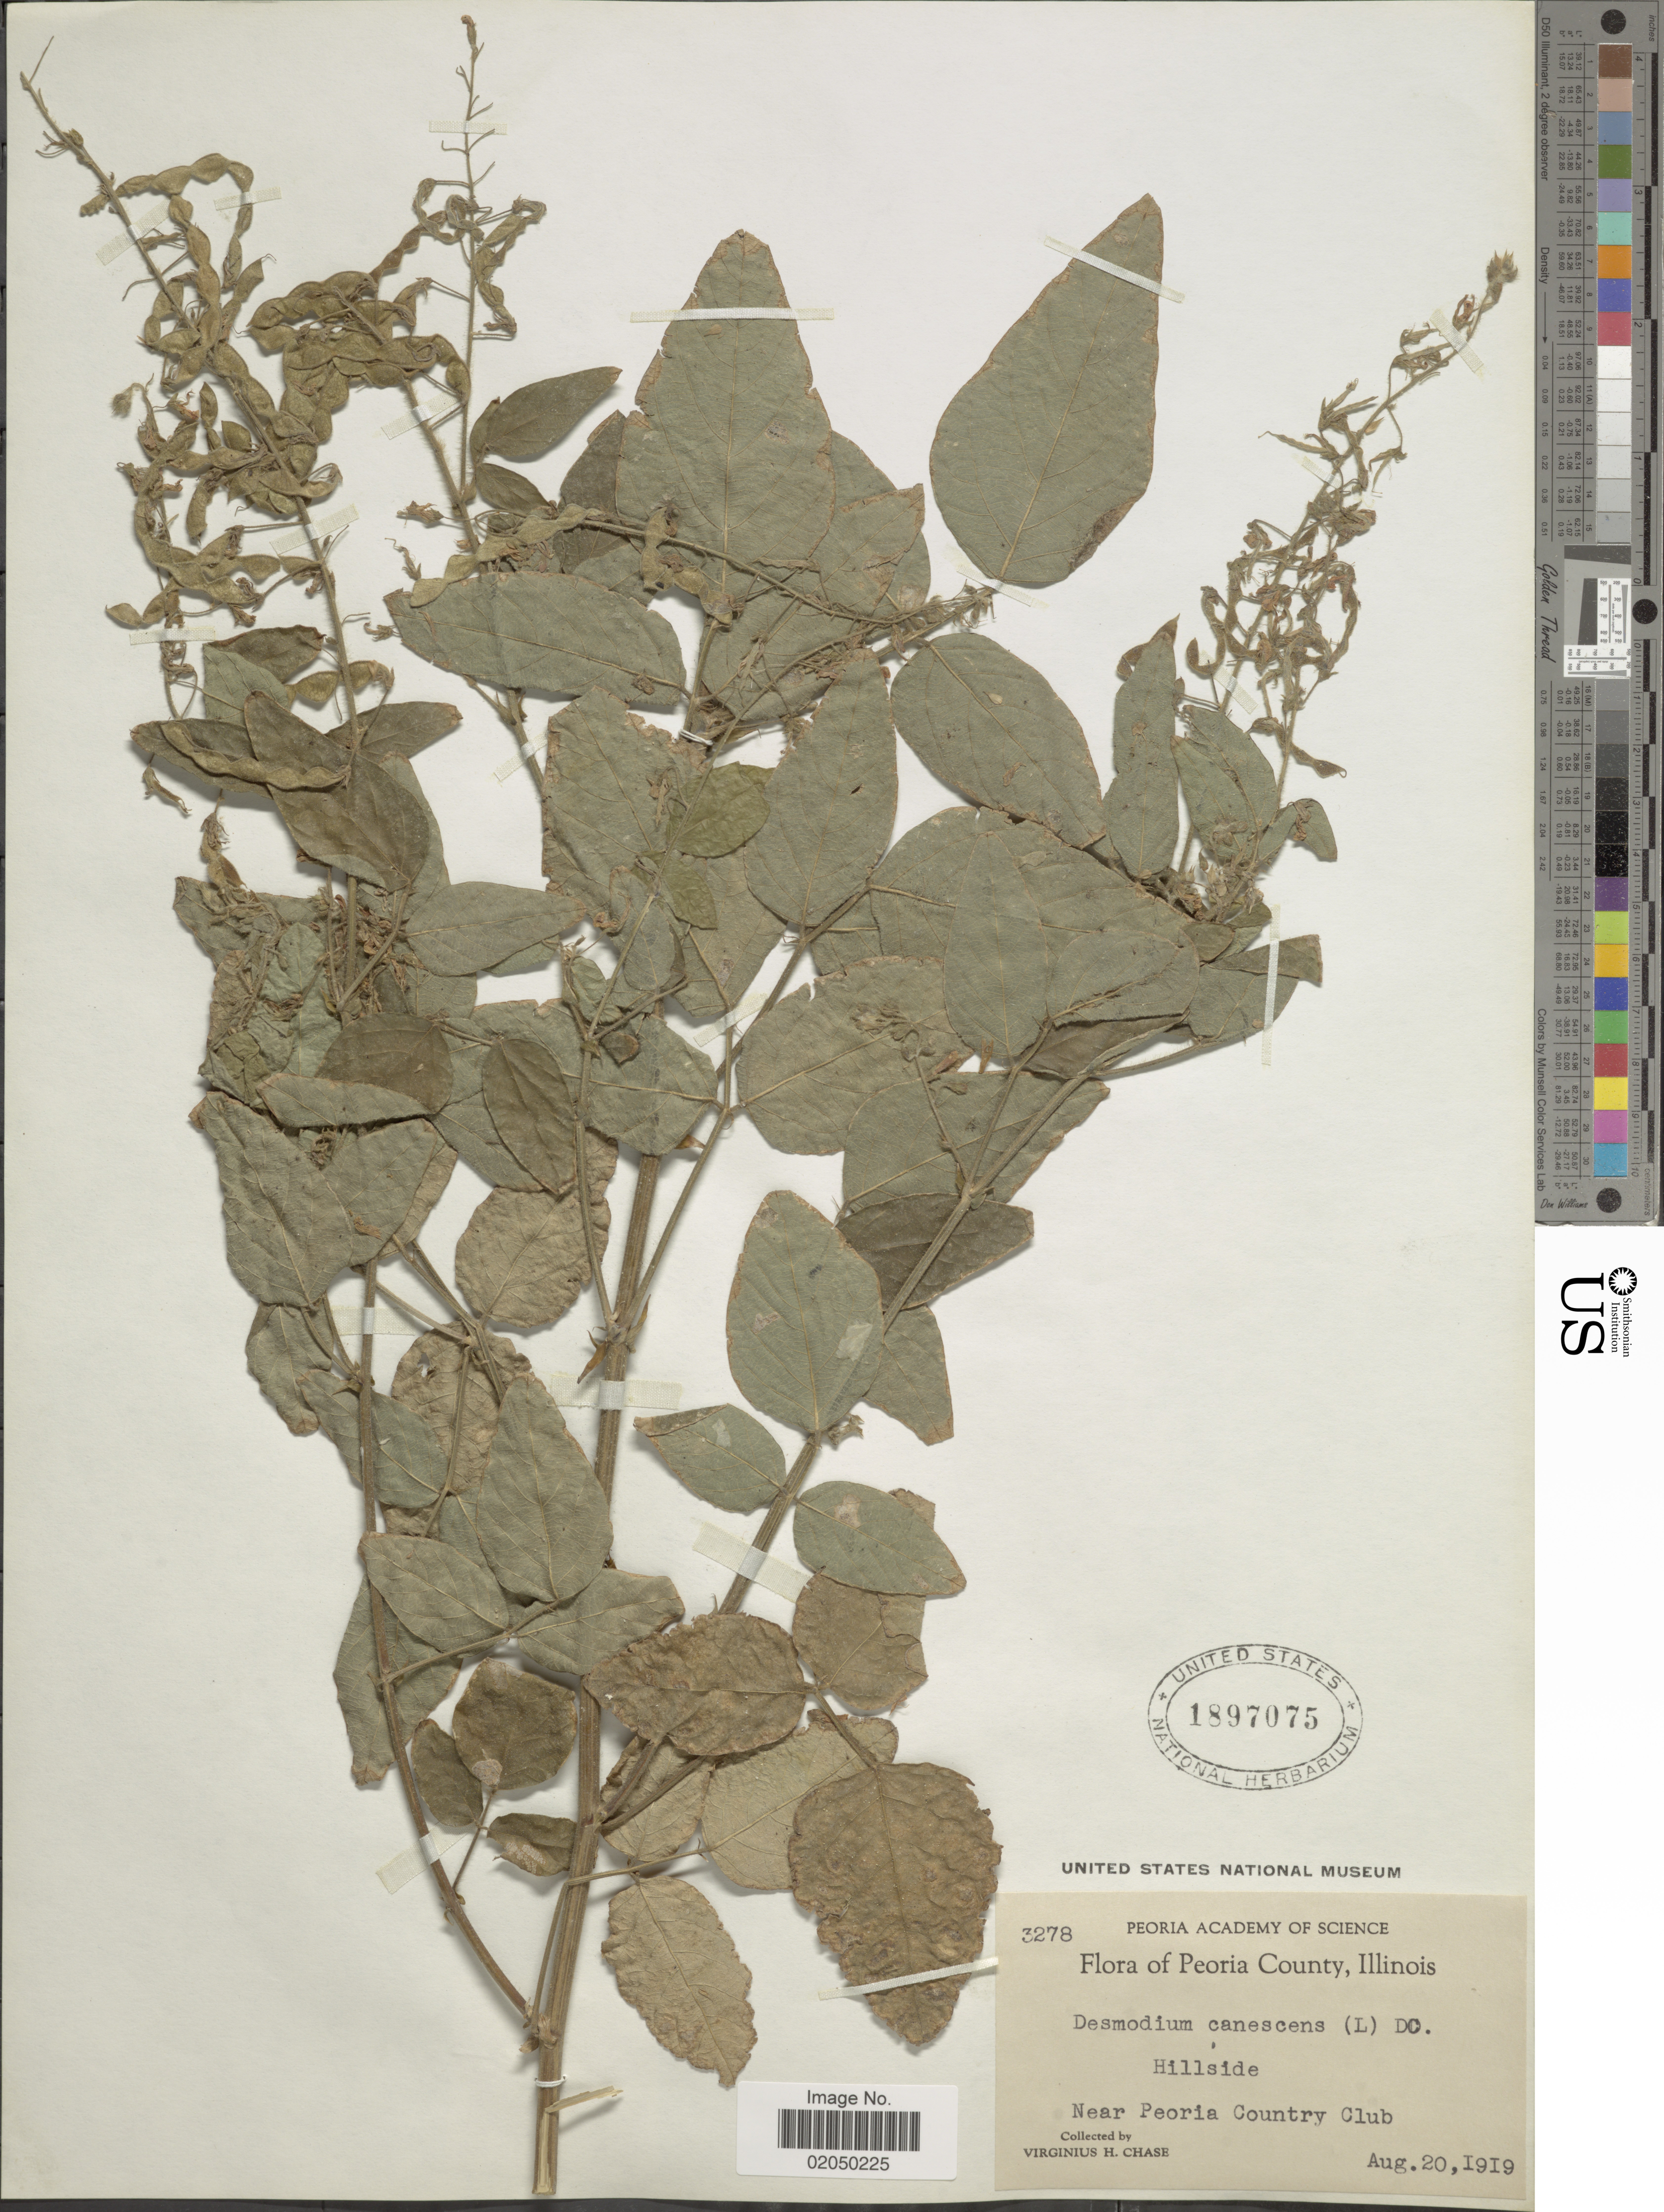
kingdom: Plantae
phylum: Tracheophyta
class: Magnoliopsida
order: Fabales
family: Fabaceae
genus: Desmodium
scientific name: Desmodium canescens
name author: (L.) DC.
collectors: V. H. Chase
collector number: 3278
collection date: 1919-08-20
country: United States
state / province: Illinois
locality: Peoria County, Near Peoria Country Club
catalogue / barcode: US 1897075